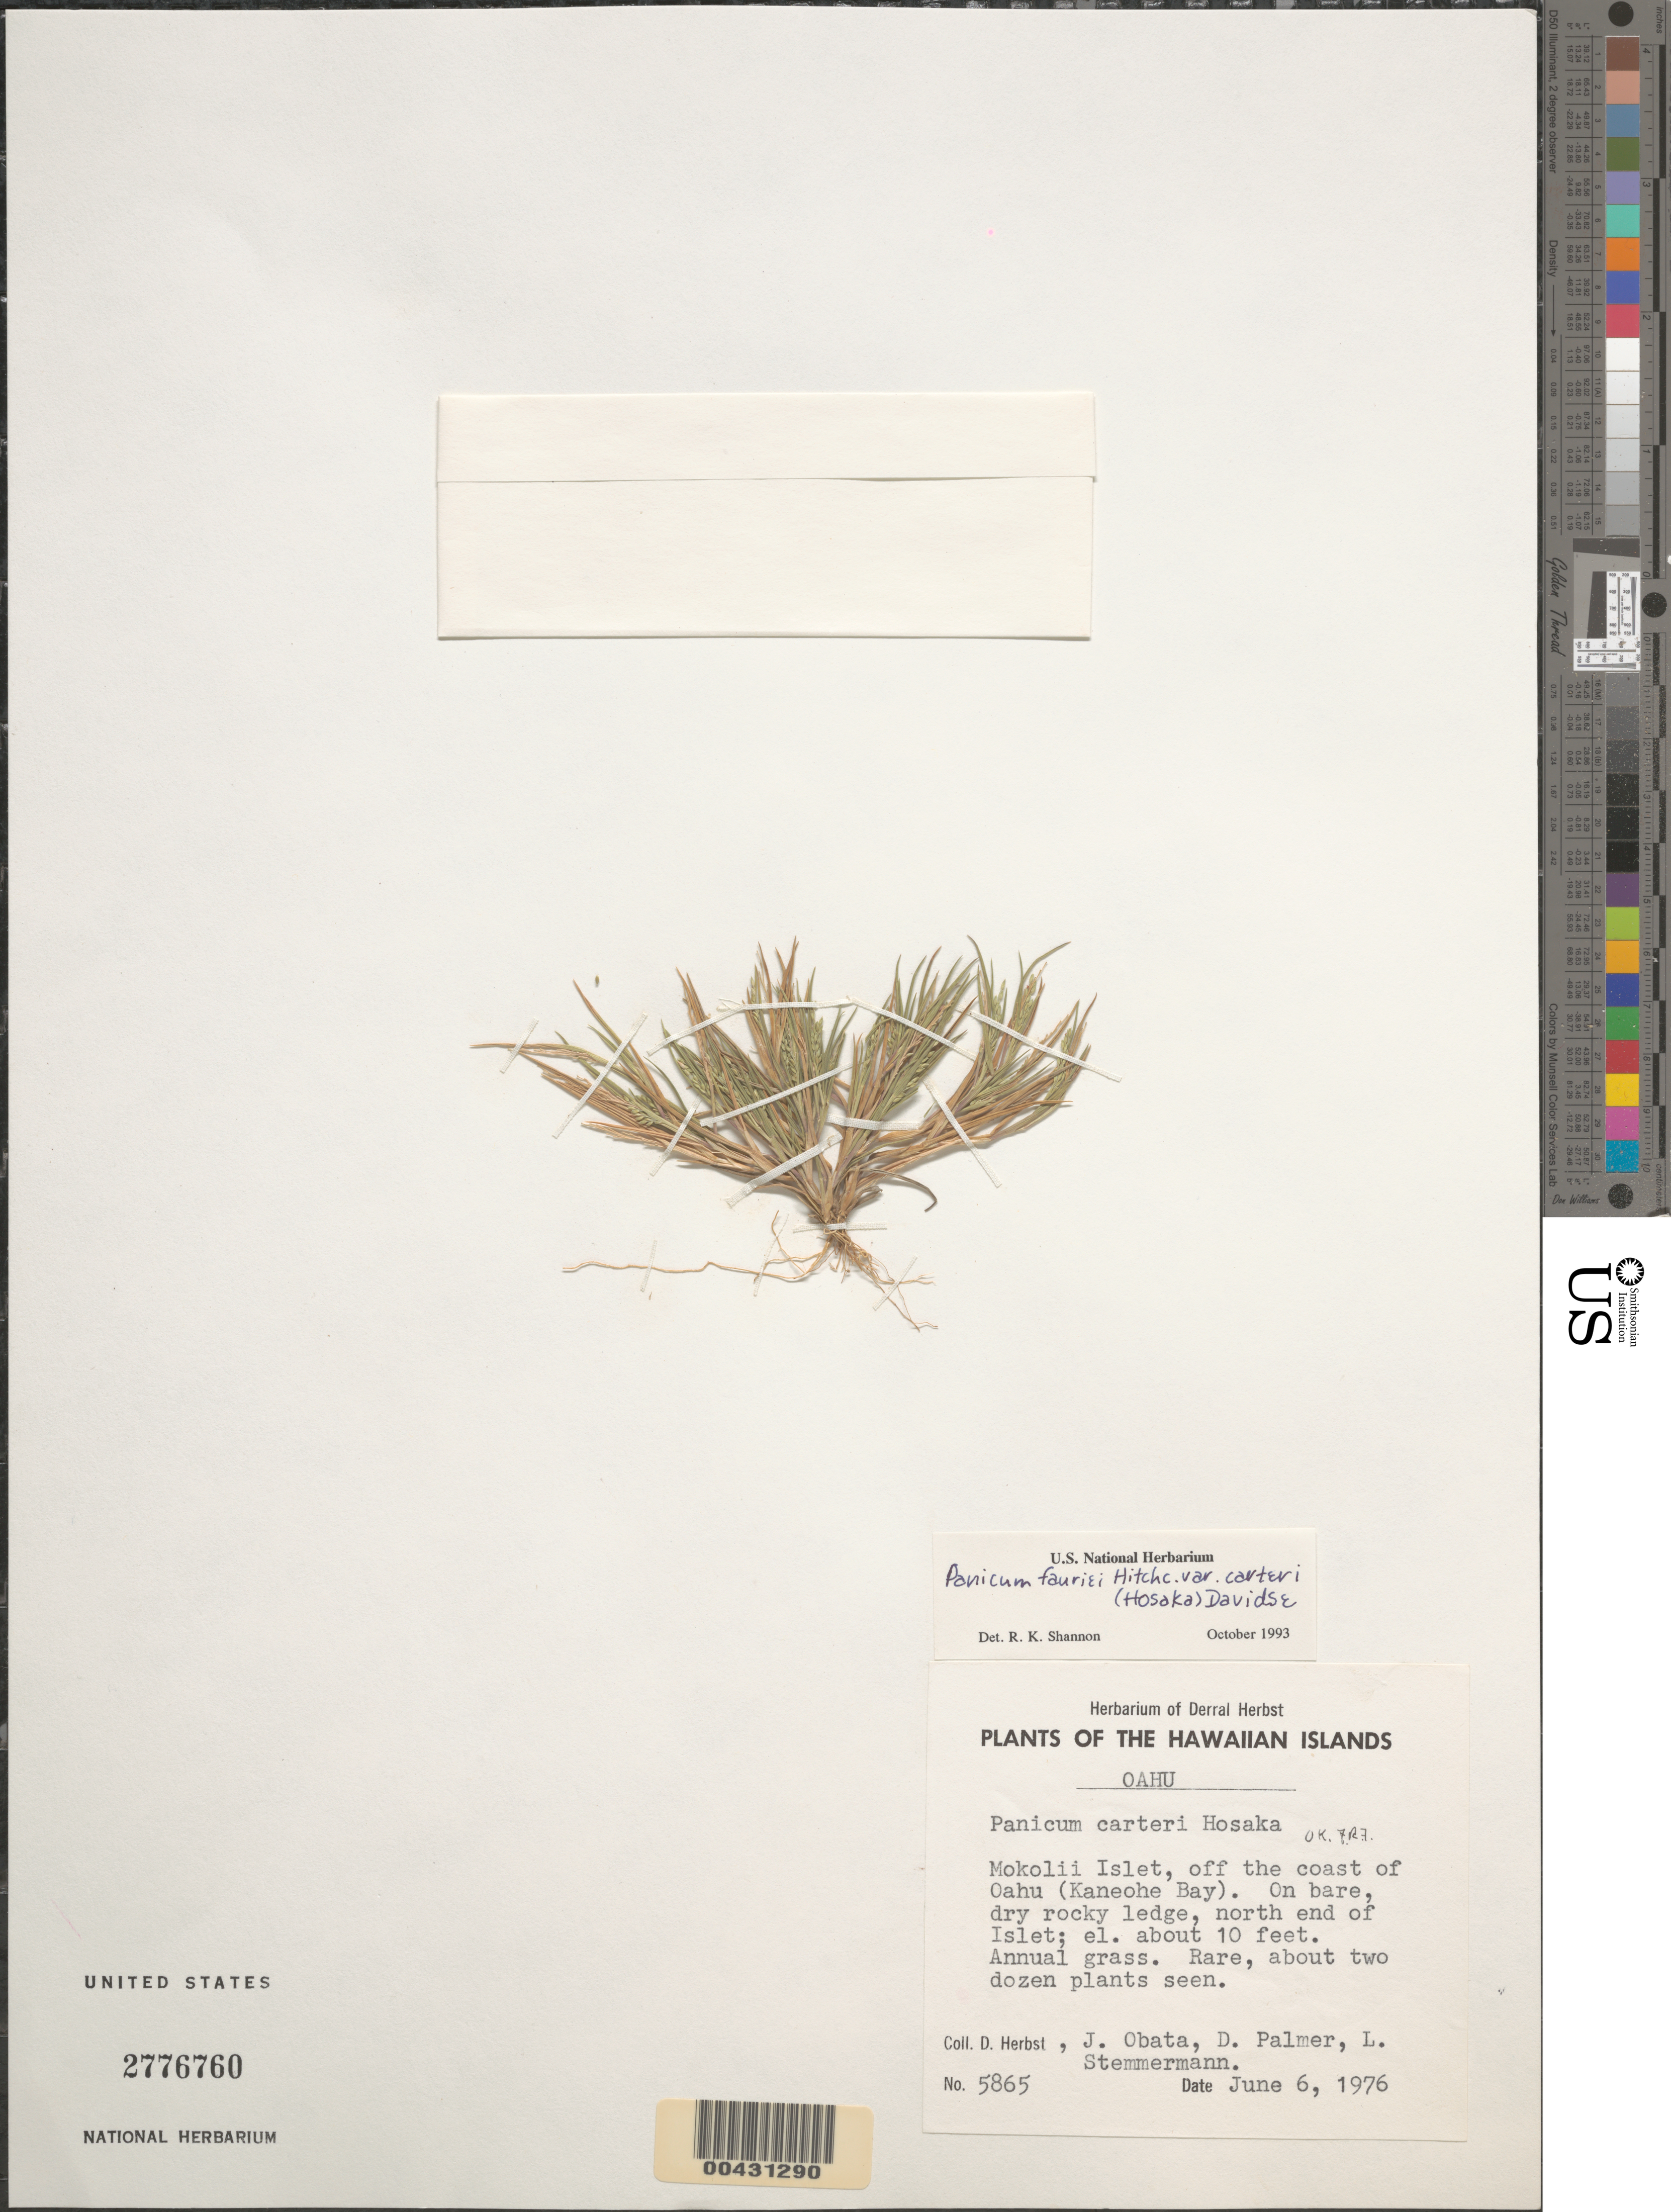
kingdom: Plantae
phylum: Tracheophyta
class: Liliopsida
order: Poales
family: Poaceae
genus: Panicum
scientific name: Panicum fauriei var. carteri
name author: (Hosaka) Davidse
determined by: Shannon, R. K., (UNITED STATES)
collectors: D. R. Herbst, J. Obata, D. Palmer & L. Stemmermann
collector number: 5865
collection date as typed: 6 Jun 1976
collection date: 1976-06-06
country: United States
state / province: Hawaii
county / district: Honolulu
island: Mokoli'i [Chinamans Hat] Islet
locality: Mokolii Islet, off the coast of Oahu, Kaneohe Bay, north end of Islet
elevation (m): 3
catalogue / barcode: US 2776760